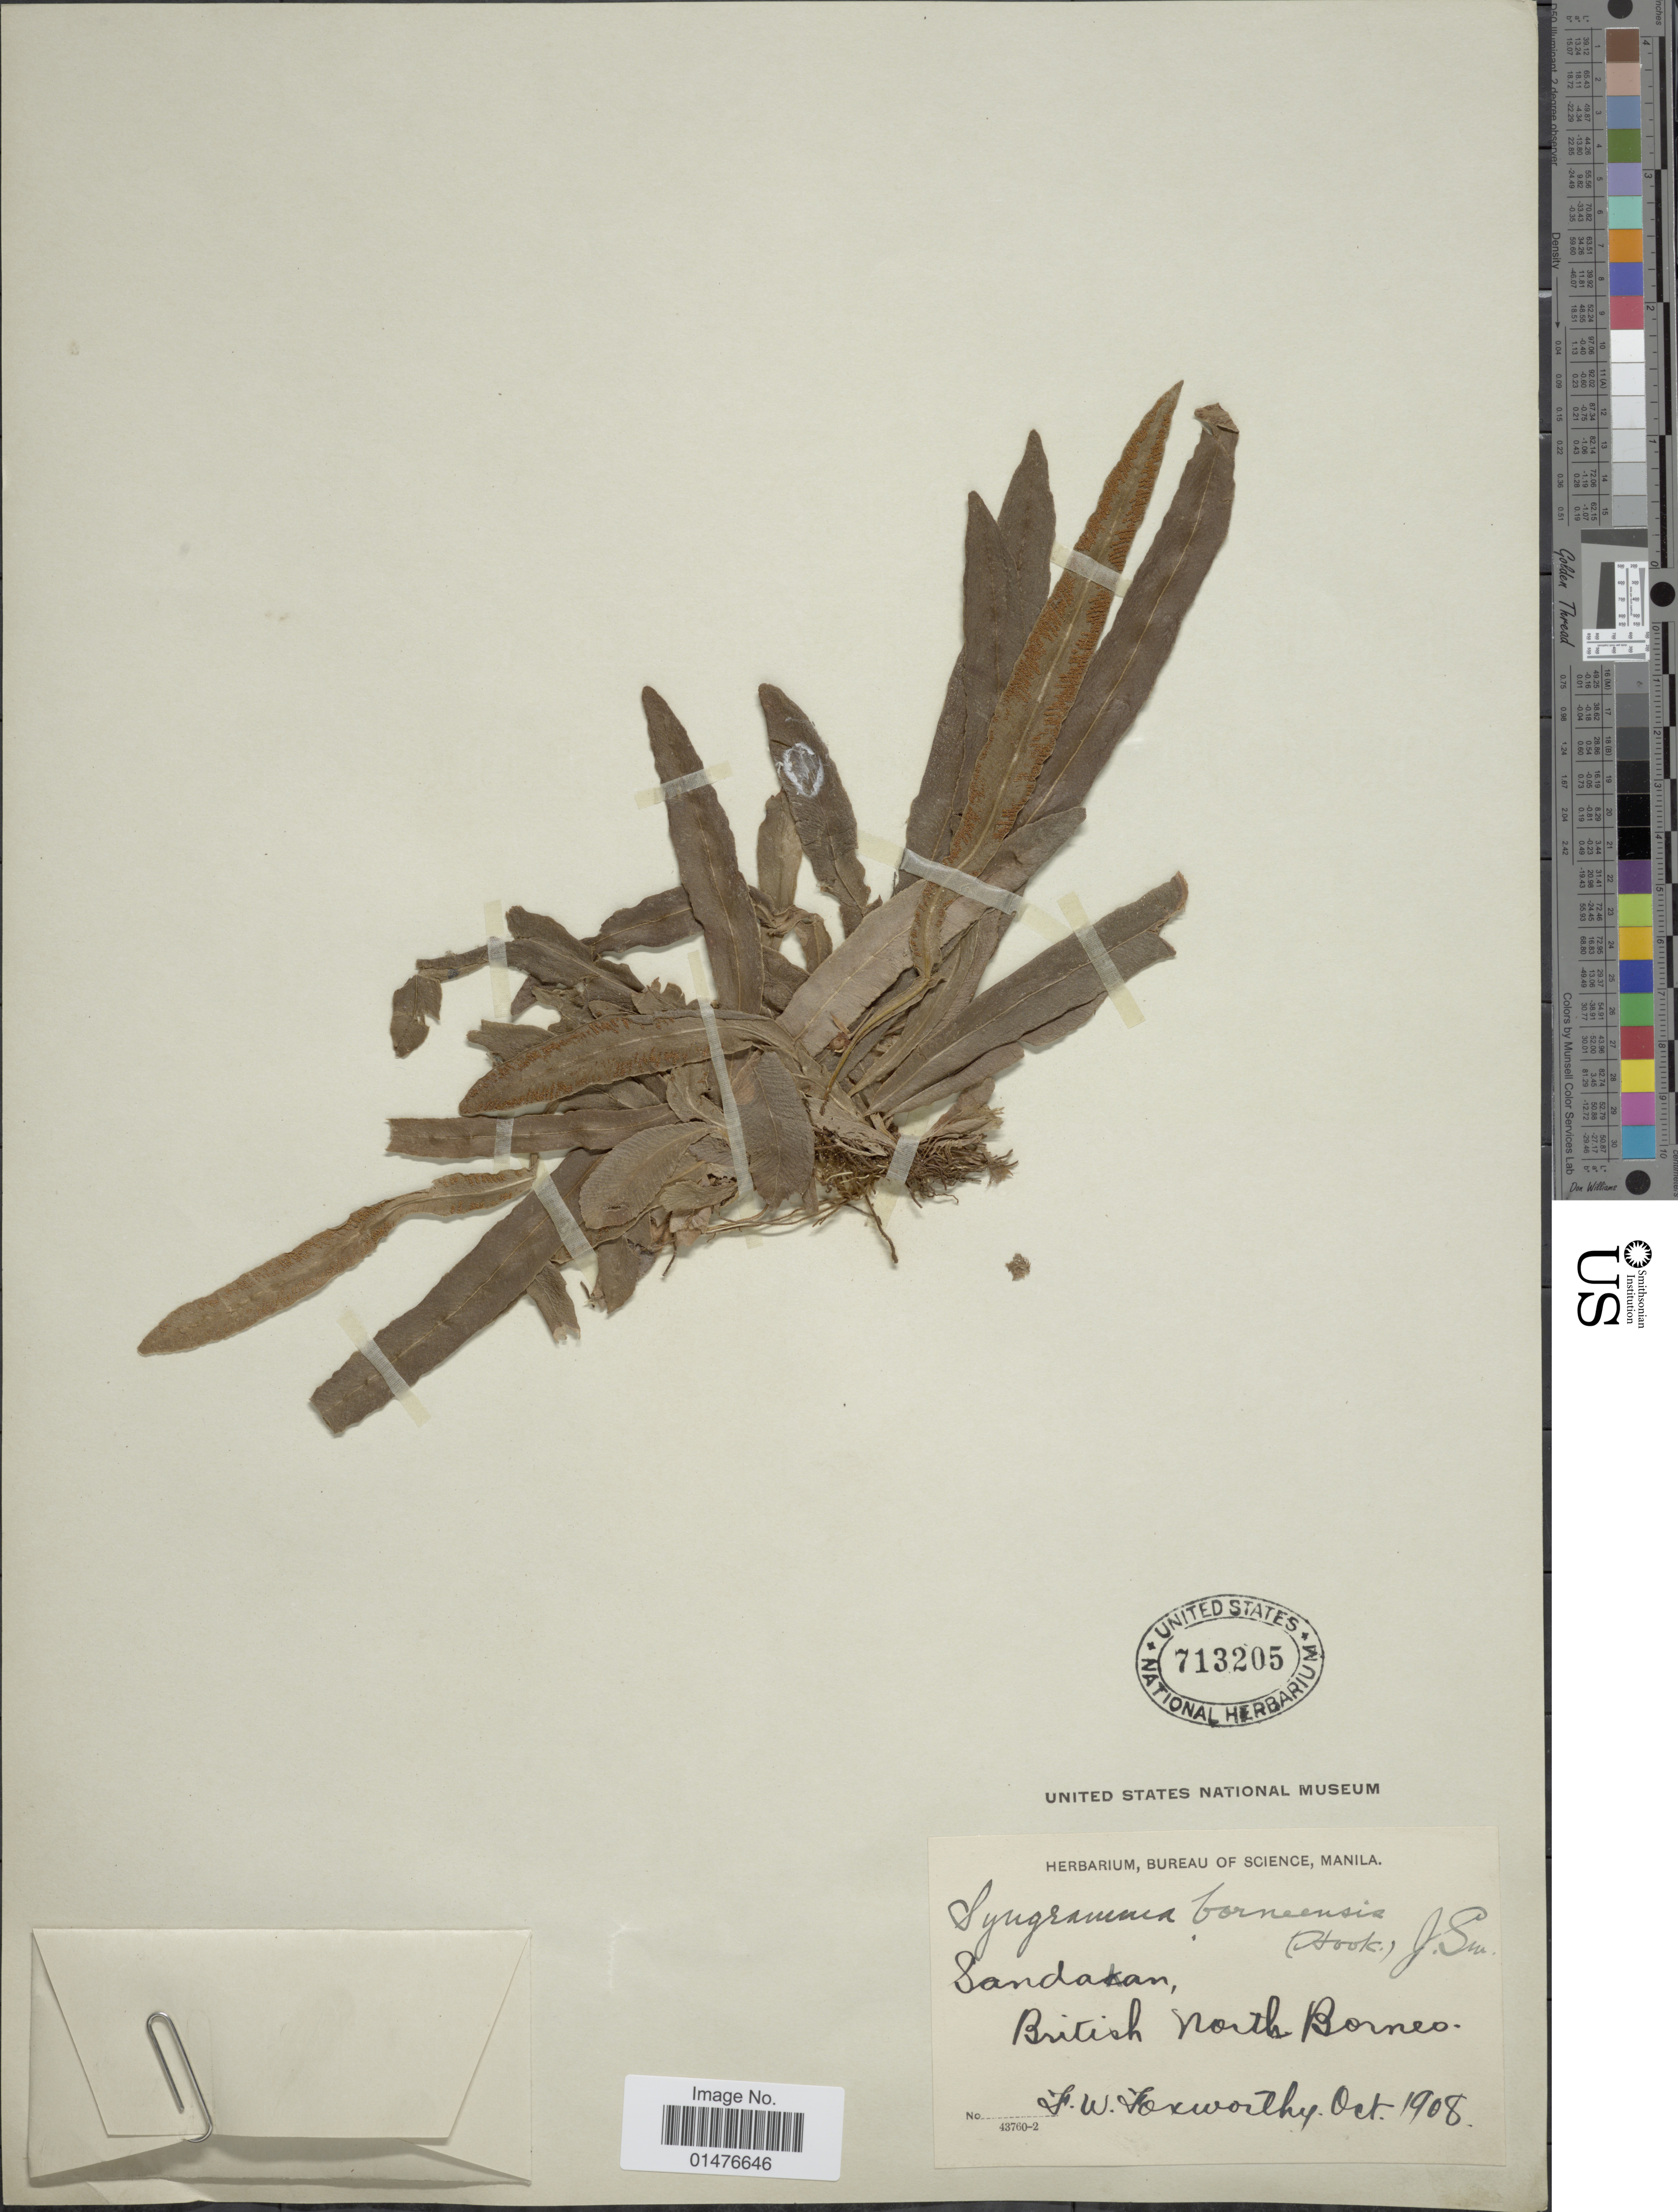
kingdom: Plantae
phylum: Tracheophyta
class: Polypodiopsida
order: Polypodiales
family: Pteridaceae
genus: Syngramma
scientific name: Syngramma borneensis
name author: (Hook.) J. Sm.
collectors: F. W. Foxworthy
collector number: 12605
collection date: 1956-05-01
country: Malaysia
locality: Sandakan, BRitish North Borneo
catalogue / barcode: US 2235422